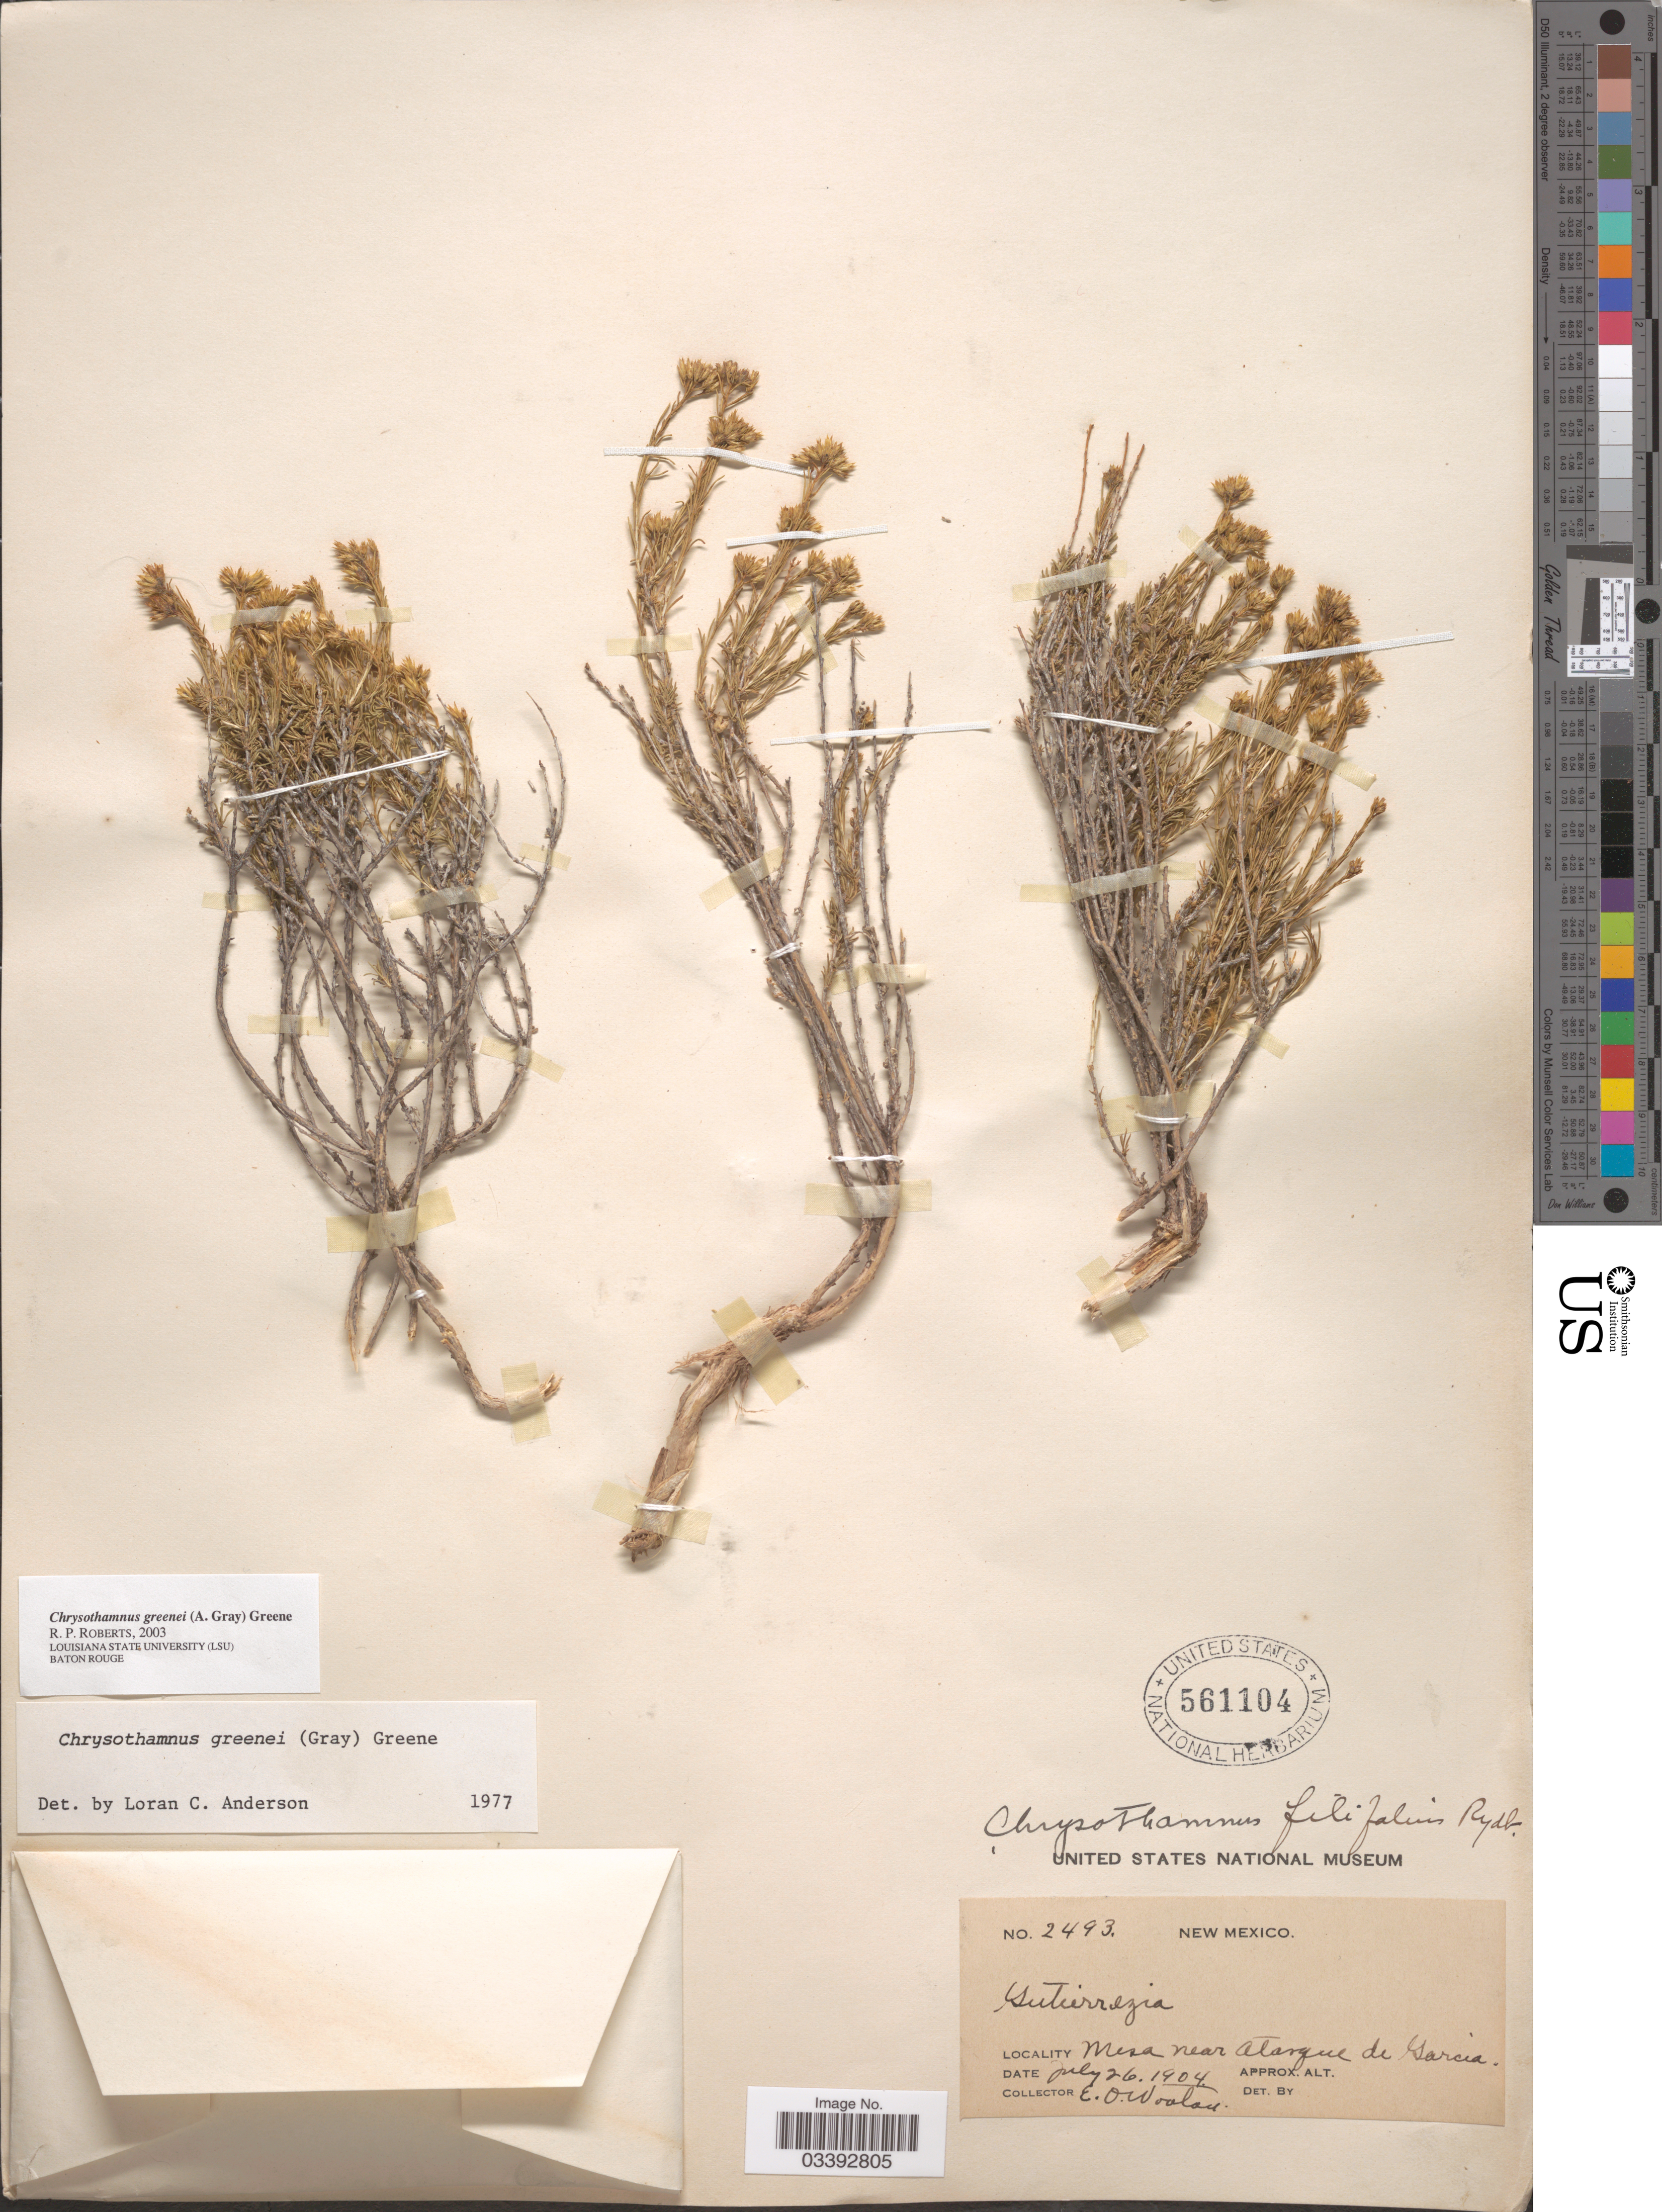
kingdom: Plantae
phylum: Tracheophyta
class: Magnoliopsida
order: Asterales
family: Asteraceae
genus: Chrysothamnus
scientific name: Chrysothamnus greenei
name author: (A. Gray) Greene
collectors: E. O. Wooton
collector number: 2493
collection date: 1904-07-26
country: United States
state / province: New Mexico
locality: Mesa near Atarque de Garcia.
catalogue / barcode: US 561104